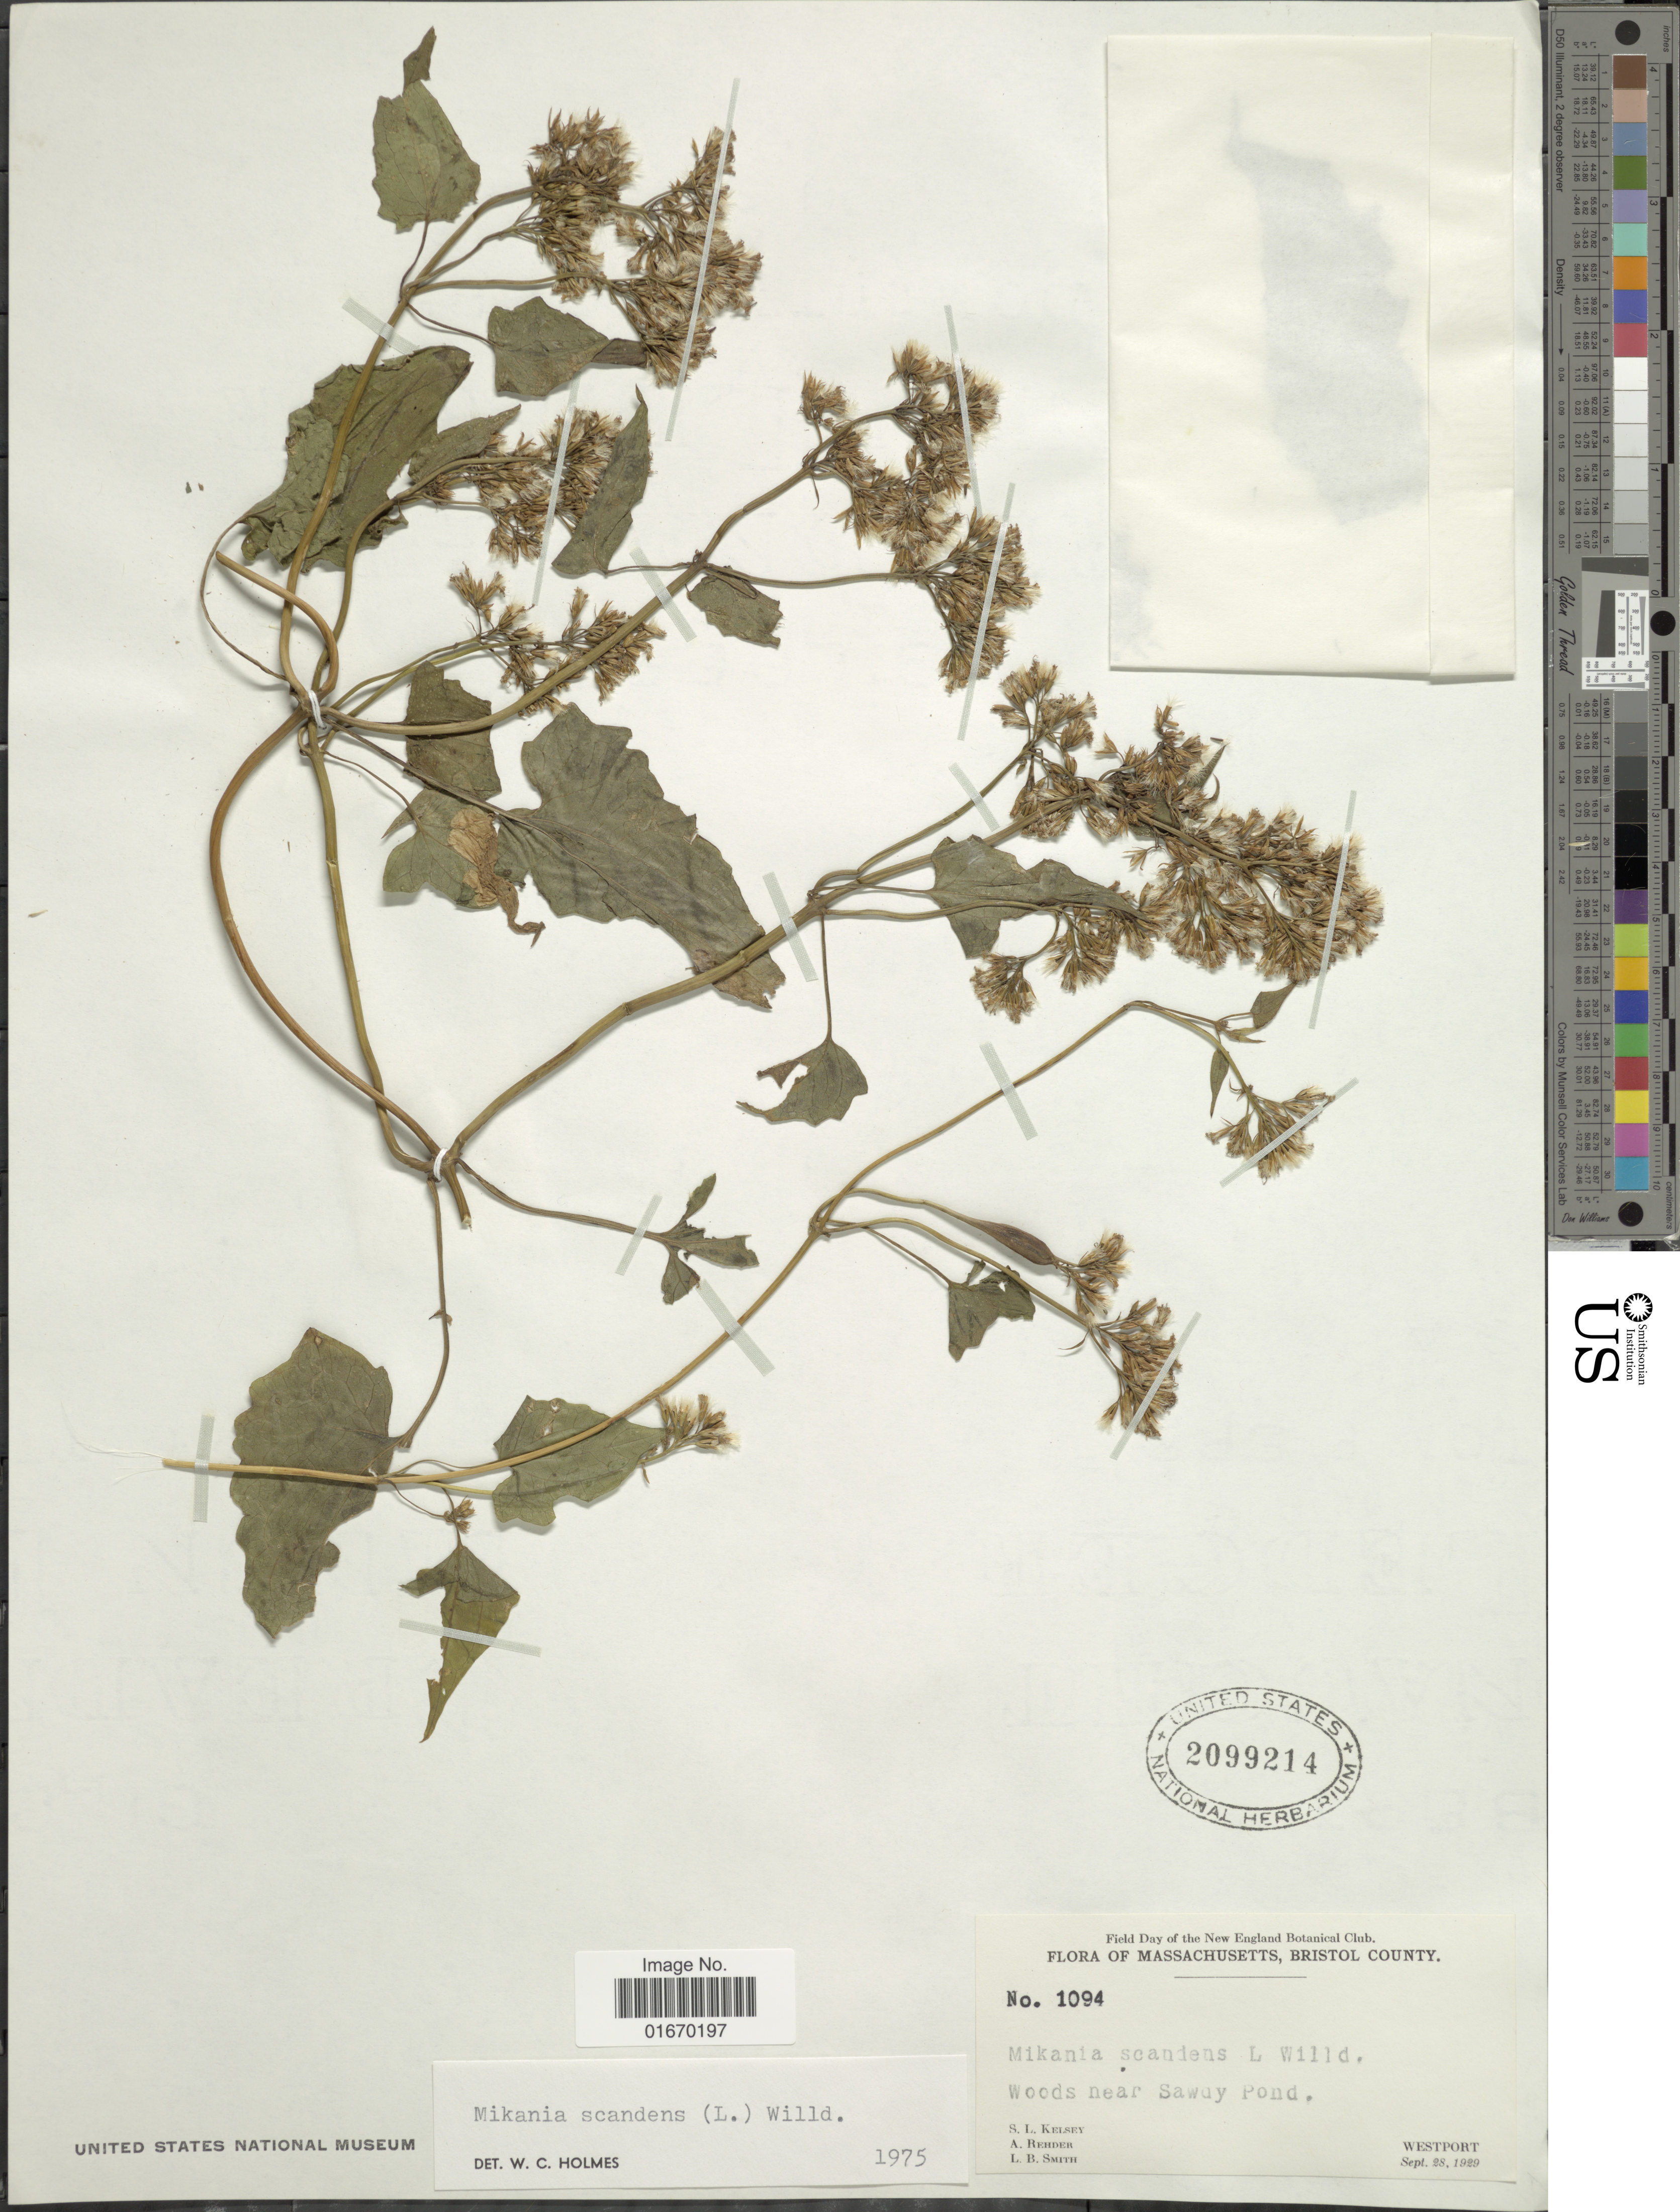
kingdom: Plantae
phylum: Tracheophyta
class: Magnoliopsida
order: Asterales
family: Asteraceae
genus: Mikania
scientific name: Mikania scandens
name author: (L.) Willd.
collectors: S. Kelsey, A. Rehder & L. Smith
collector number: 1094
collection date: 1929-09-28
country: United States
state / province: Massachusetts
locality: Bristol County, woods near Saway Pond, Westport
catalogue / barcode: US 2099214